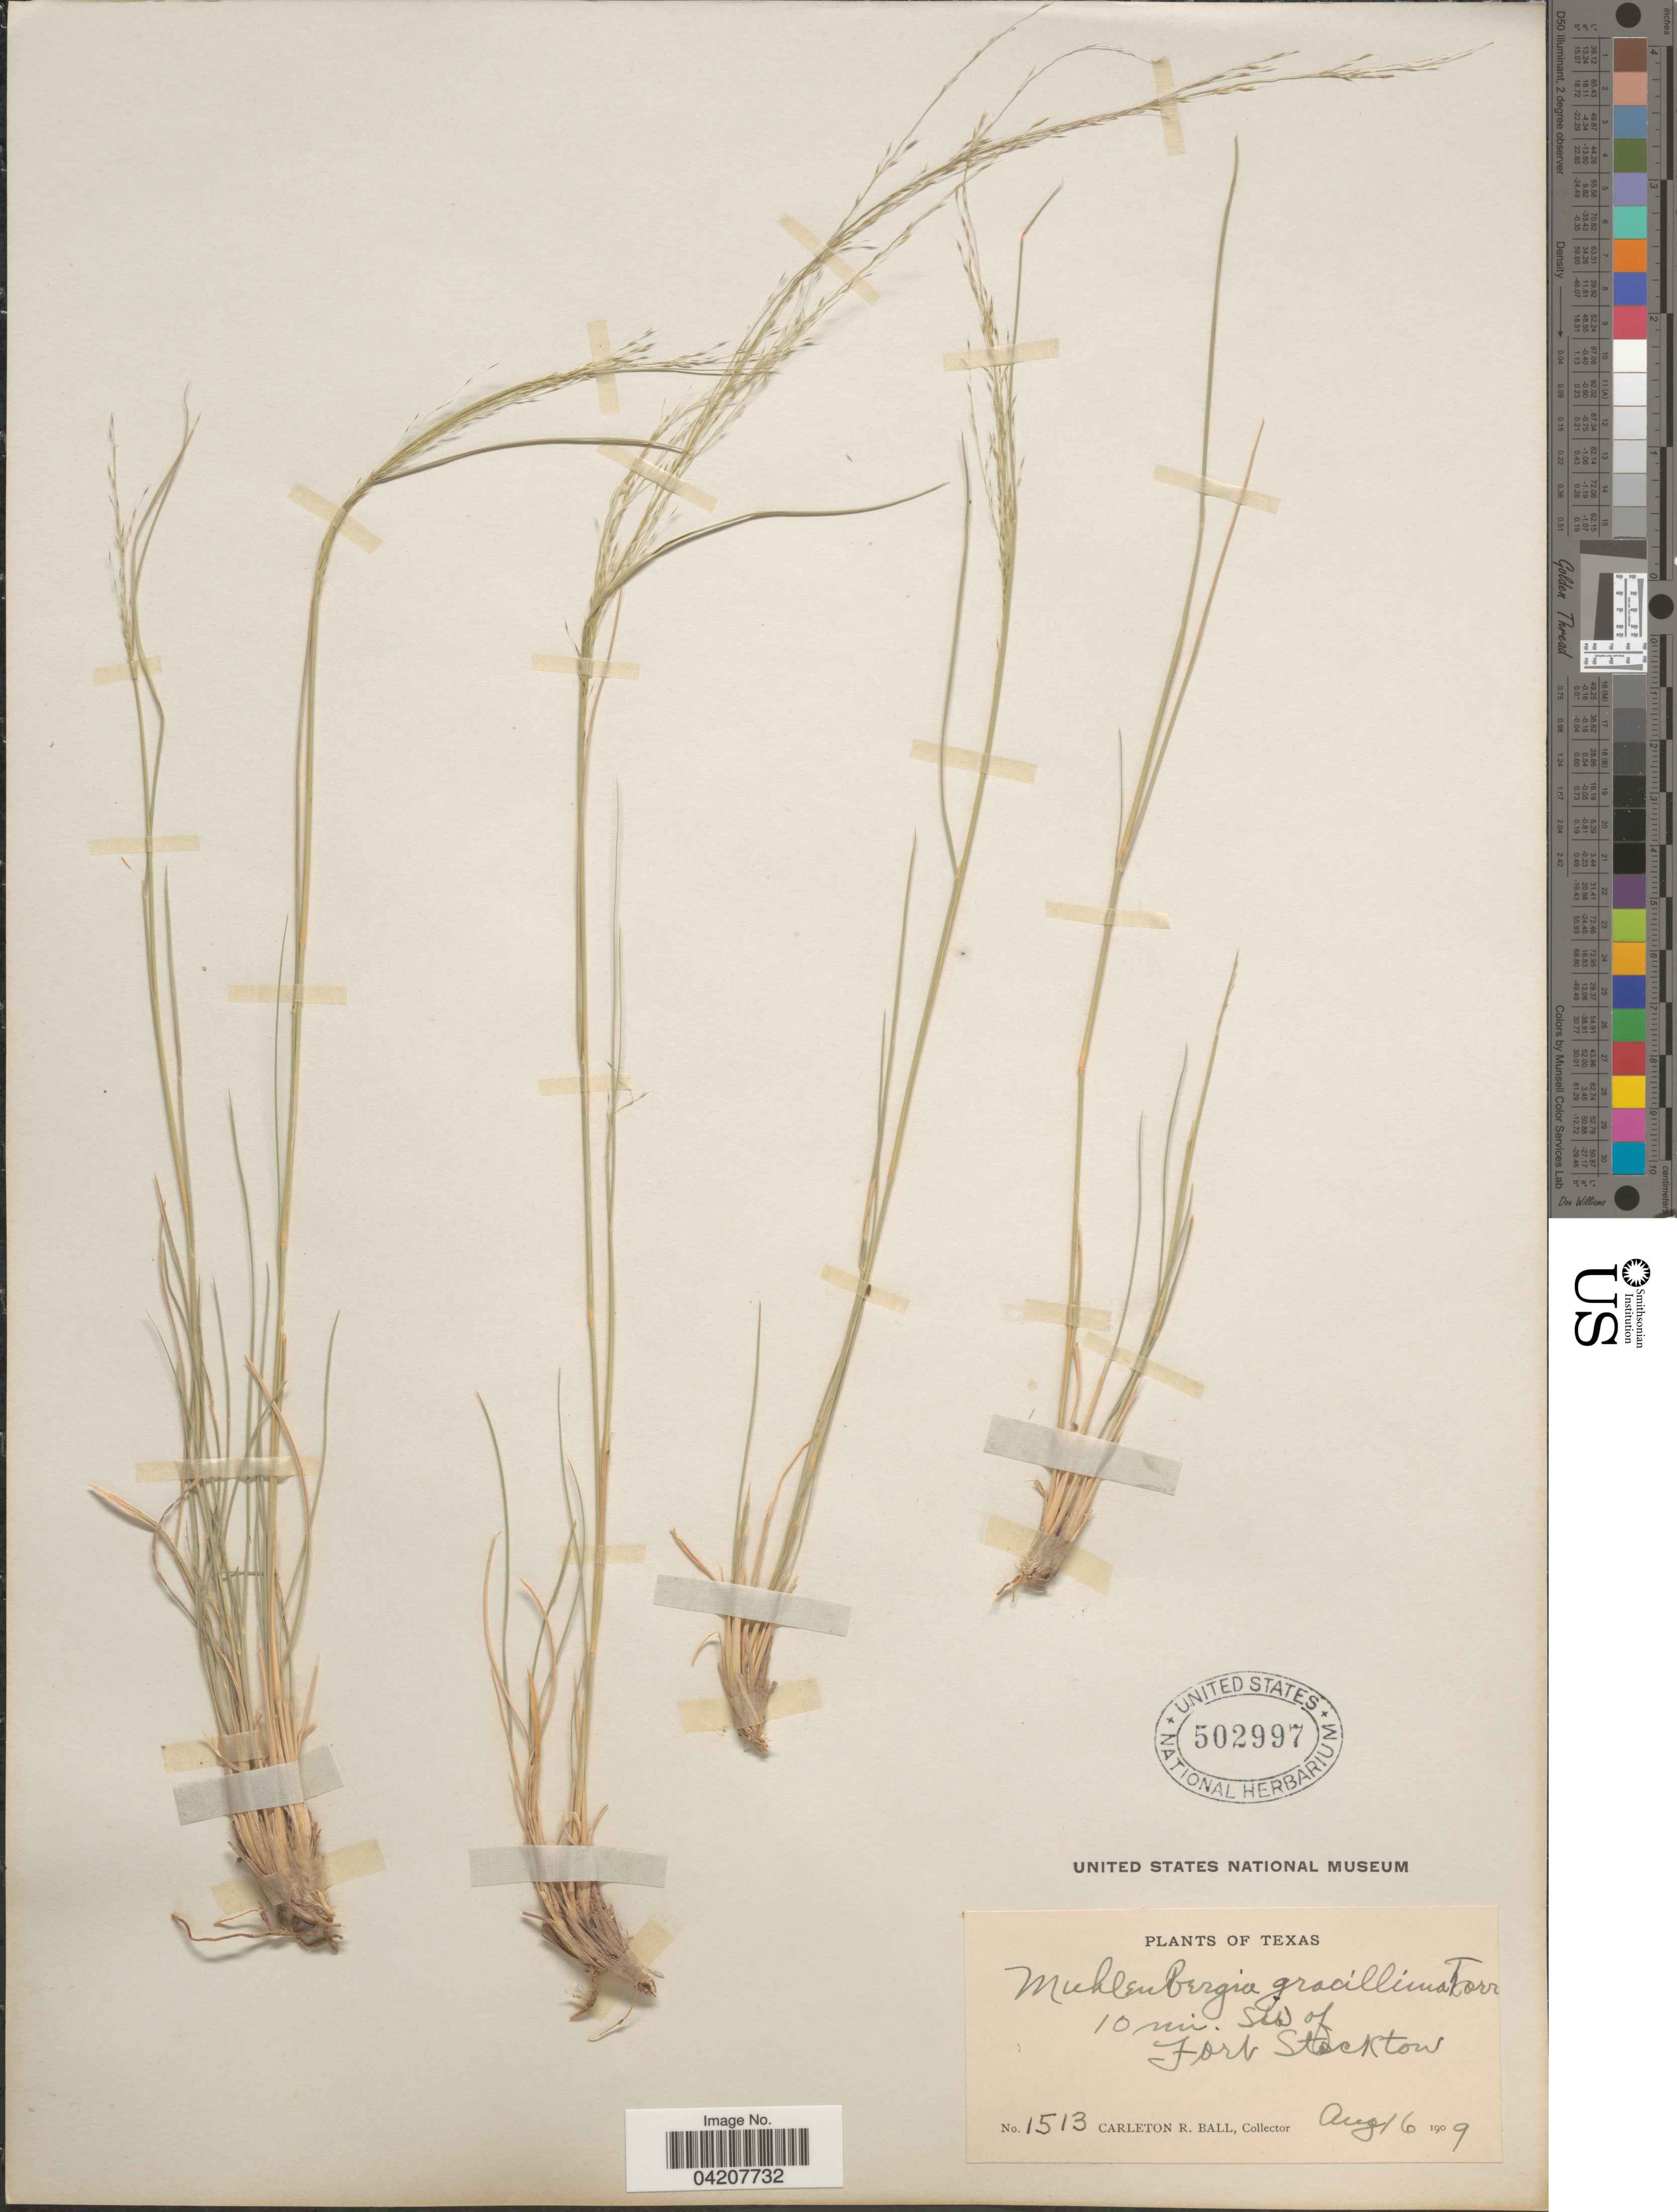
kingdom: Plantae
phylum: Tracheophyta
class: Liliopsida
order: Poales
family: Poaceae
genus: Muhlenbergia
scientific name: Muhlenbergia arenicola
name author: Buckley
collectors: C. R. Ball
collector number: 1513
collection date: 1909-08-16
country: United States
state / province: Texas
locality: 10 mi. SW of Fort Stockton.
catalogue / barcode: US 502997